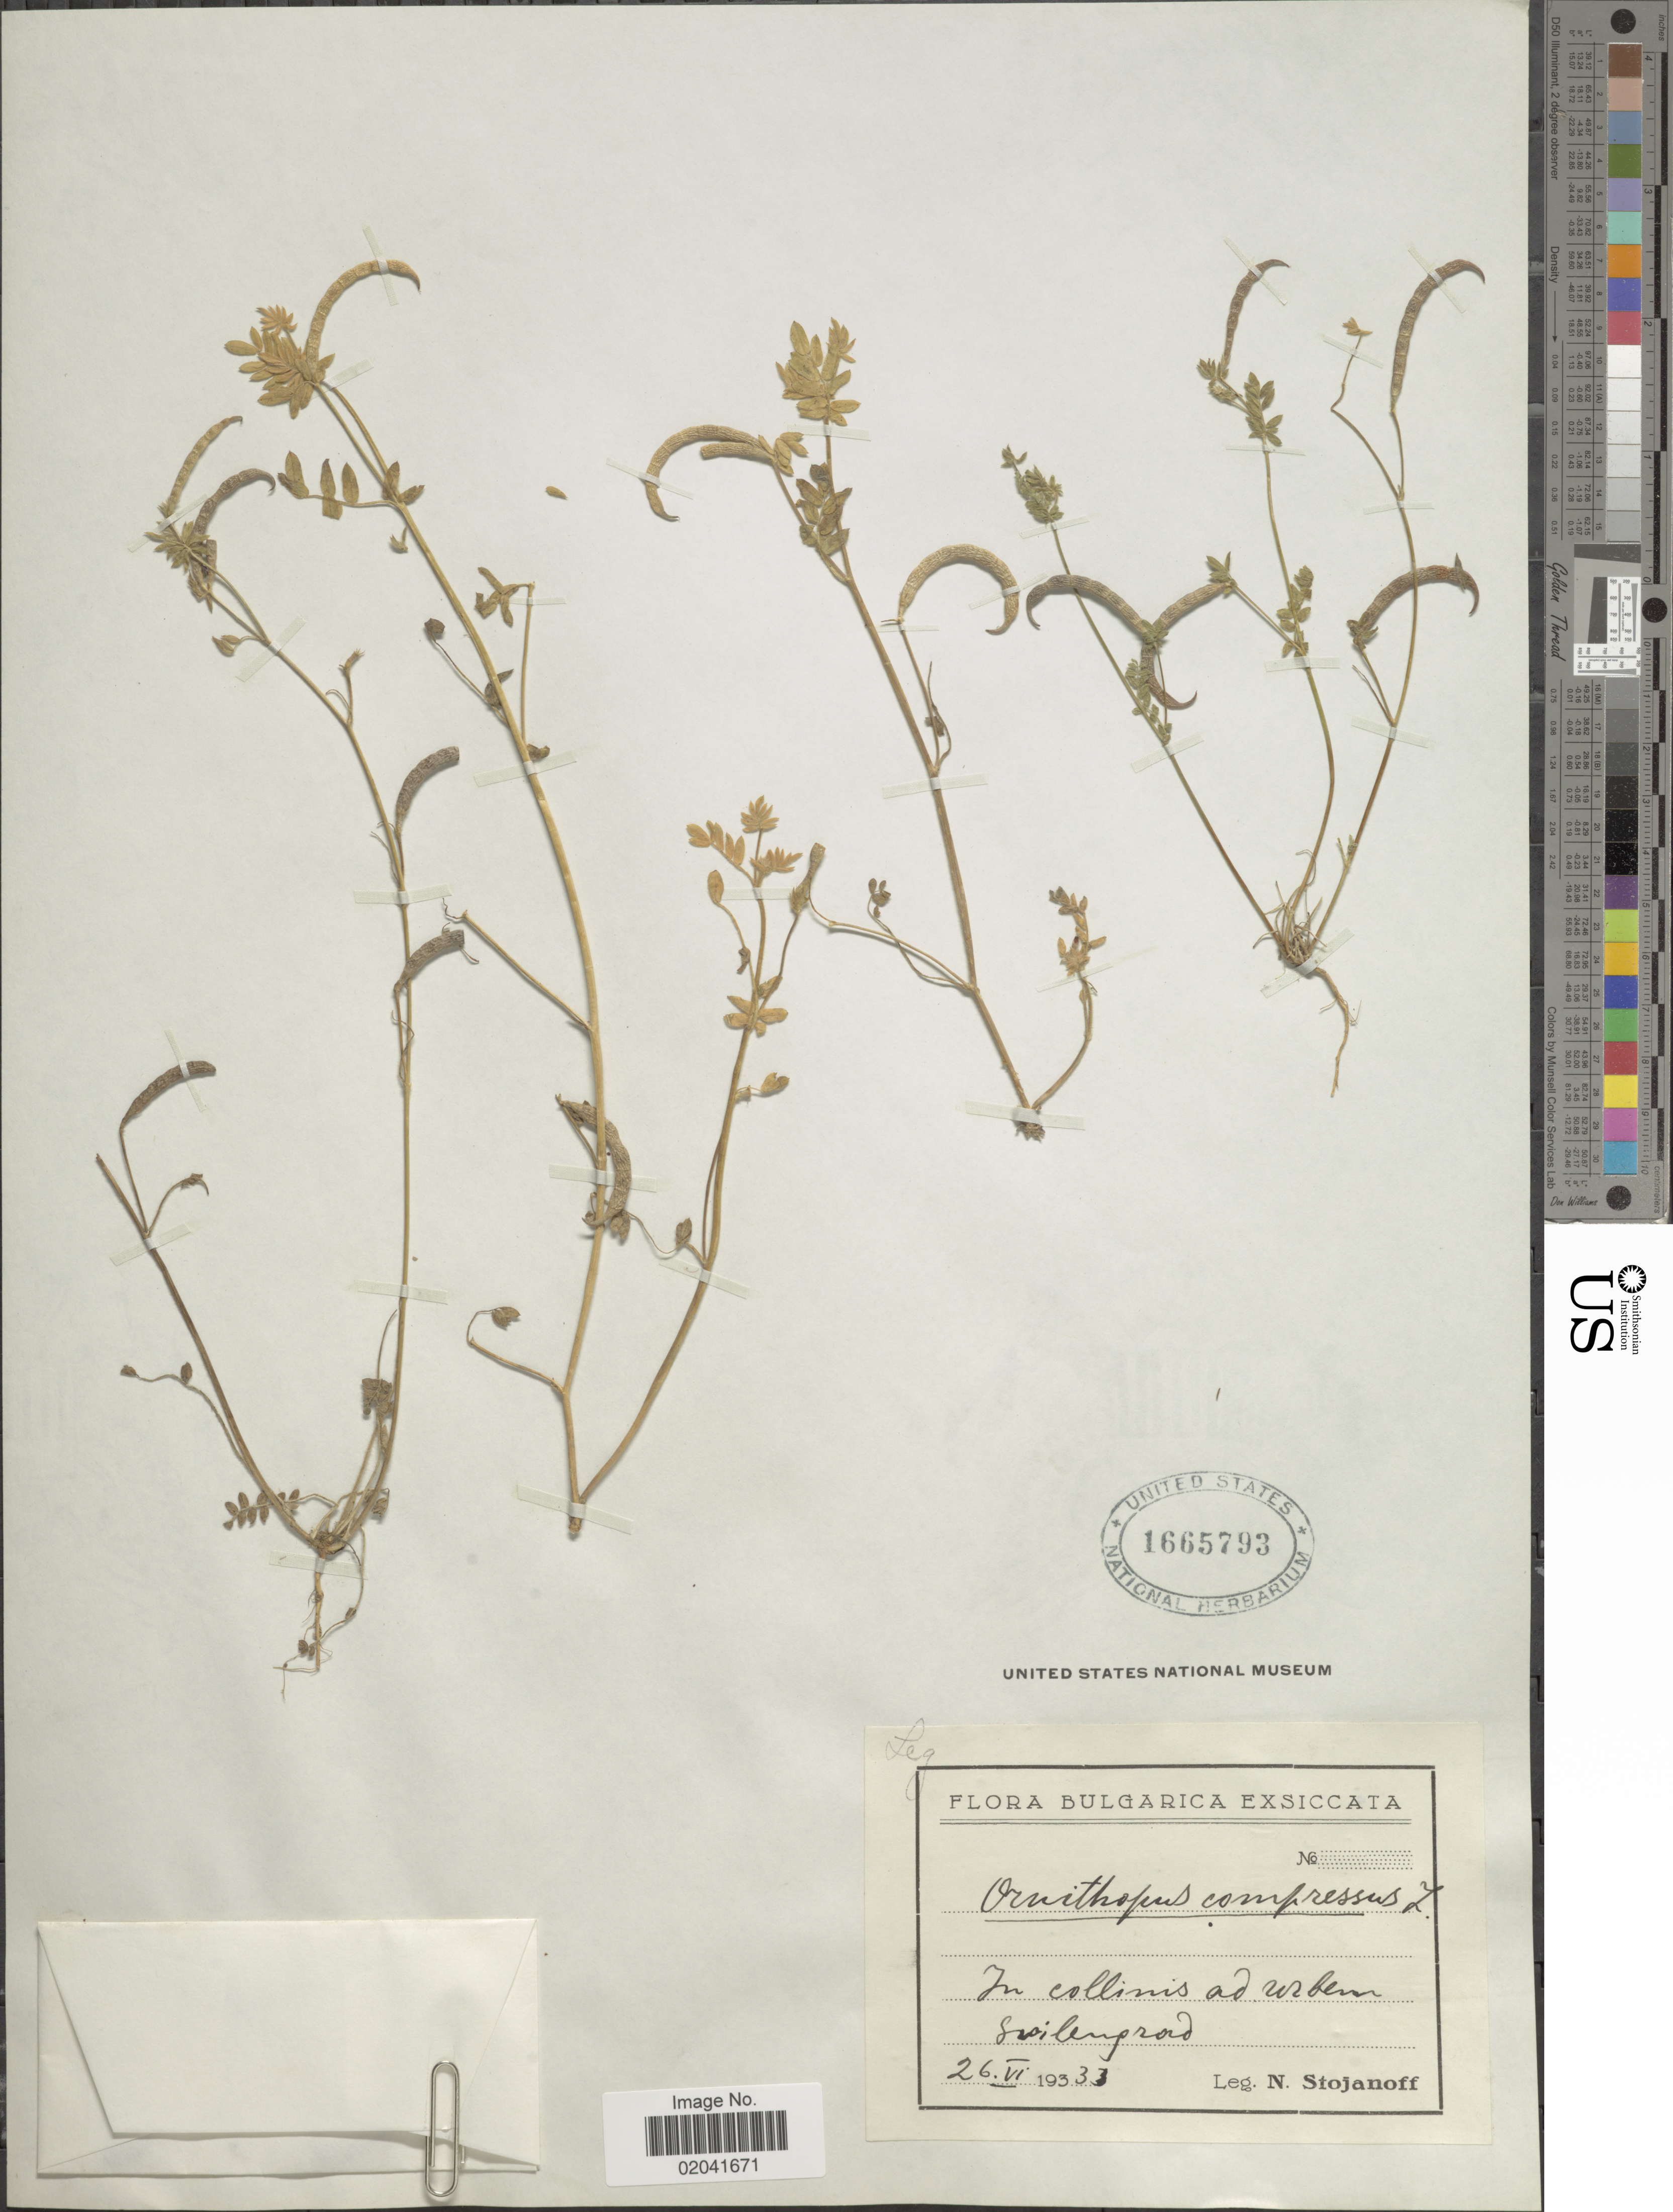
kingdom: Plantae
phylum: Tracheophyta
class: Magnoliopsida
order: Fabales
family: Fabaceae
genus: Ornithopus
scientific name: Ornithopus compressus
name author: L.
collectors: N. Stojanoff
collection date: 1933-06-26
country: Bulgaria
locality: In collinis ad urbem Switengprard [interpreted]. Bulgarica.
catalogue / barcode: US 1665793